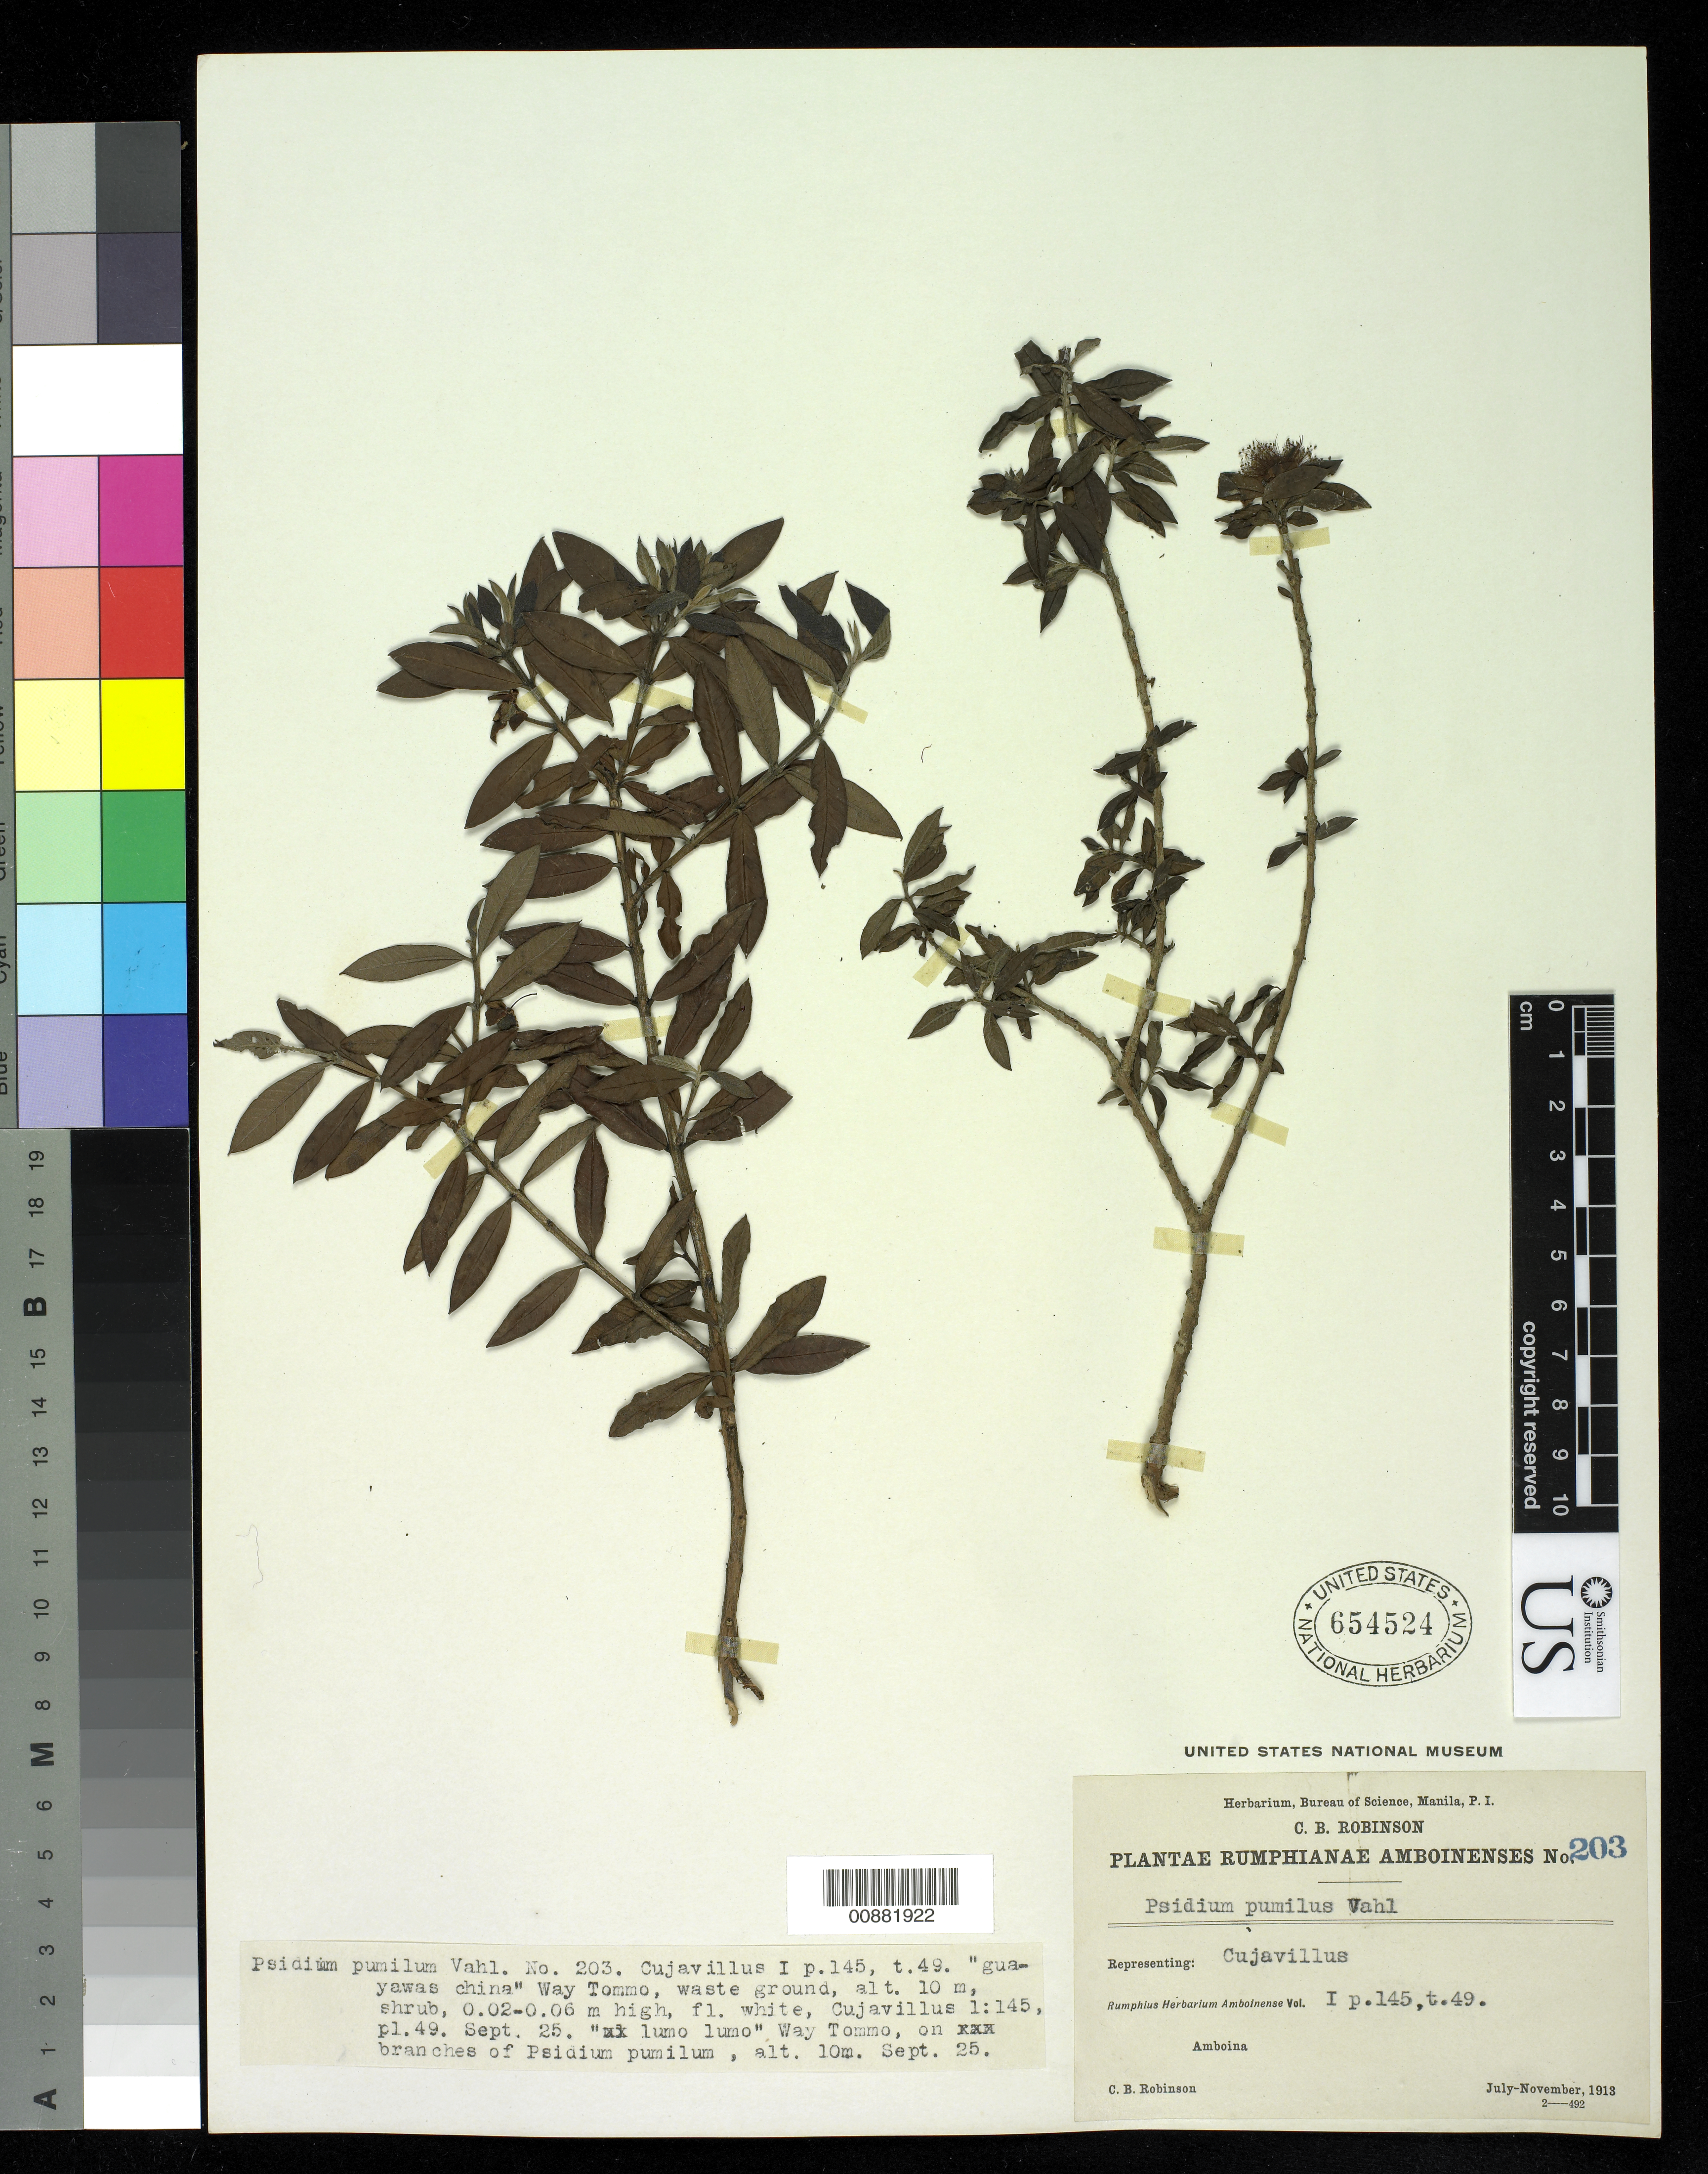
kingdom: Plantae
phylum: Tracheophyta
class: Magnoliopsida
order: Myrtales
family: Myrtaceae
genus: Psidium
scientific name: Psidium pumilum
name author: Vahl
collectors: C. Robinson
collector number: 203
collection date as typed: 25 Sep 1913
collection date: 1913-09-25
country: Indonesia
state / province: Maluku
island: Amboina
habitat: waste ground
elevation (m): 10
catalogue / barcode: US 564524